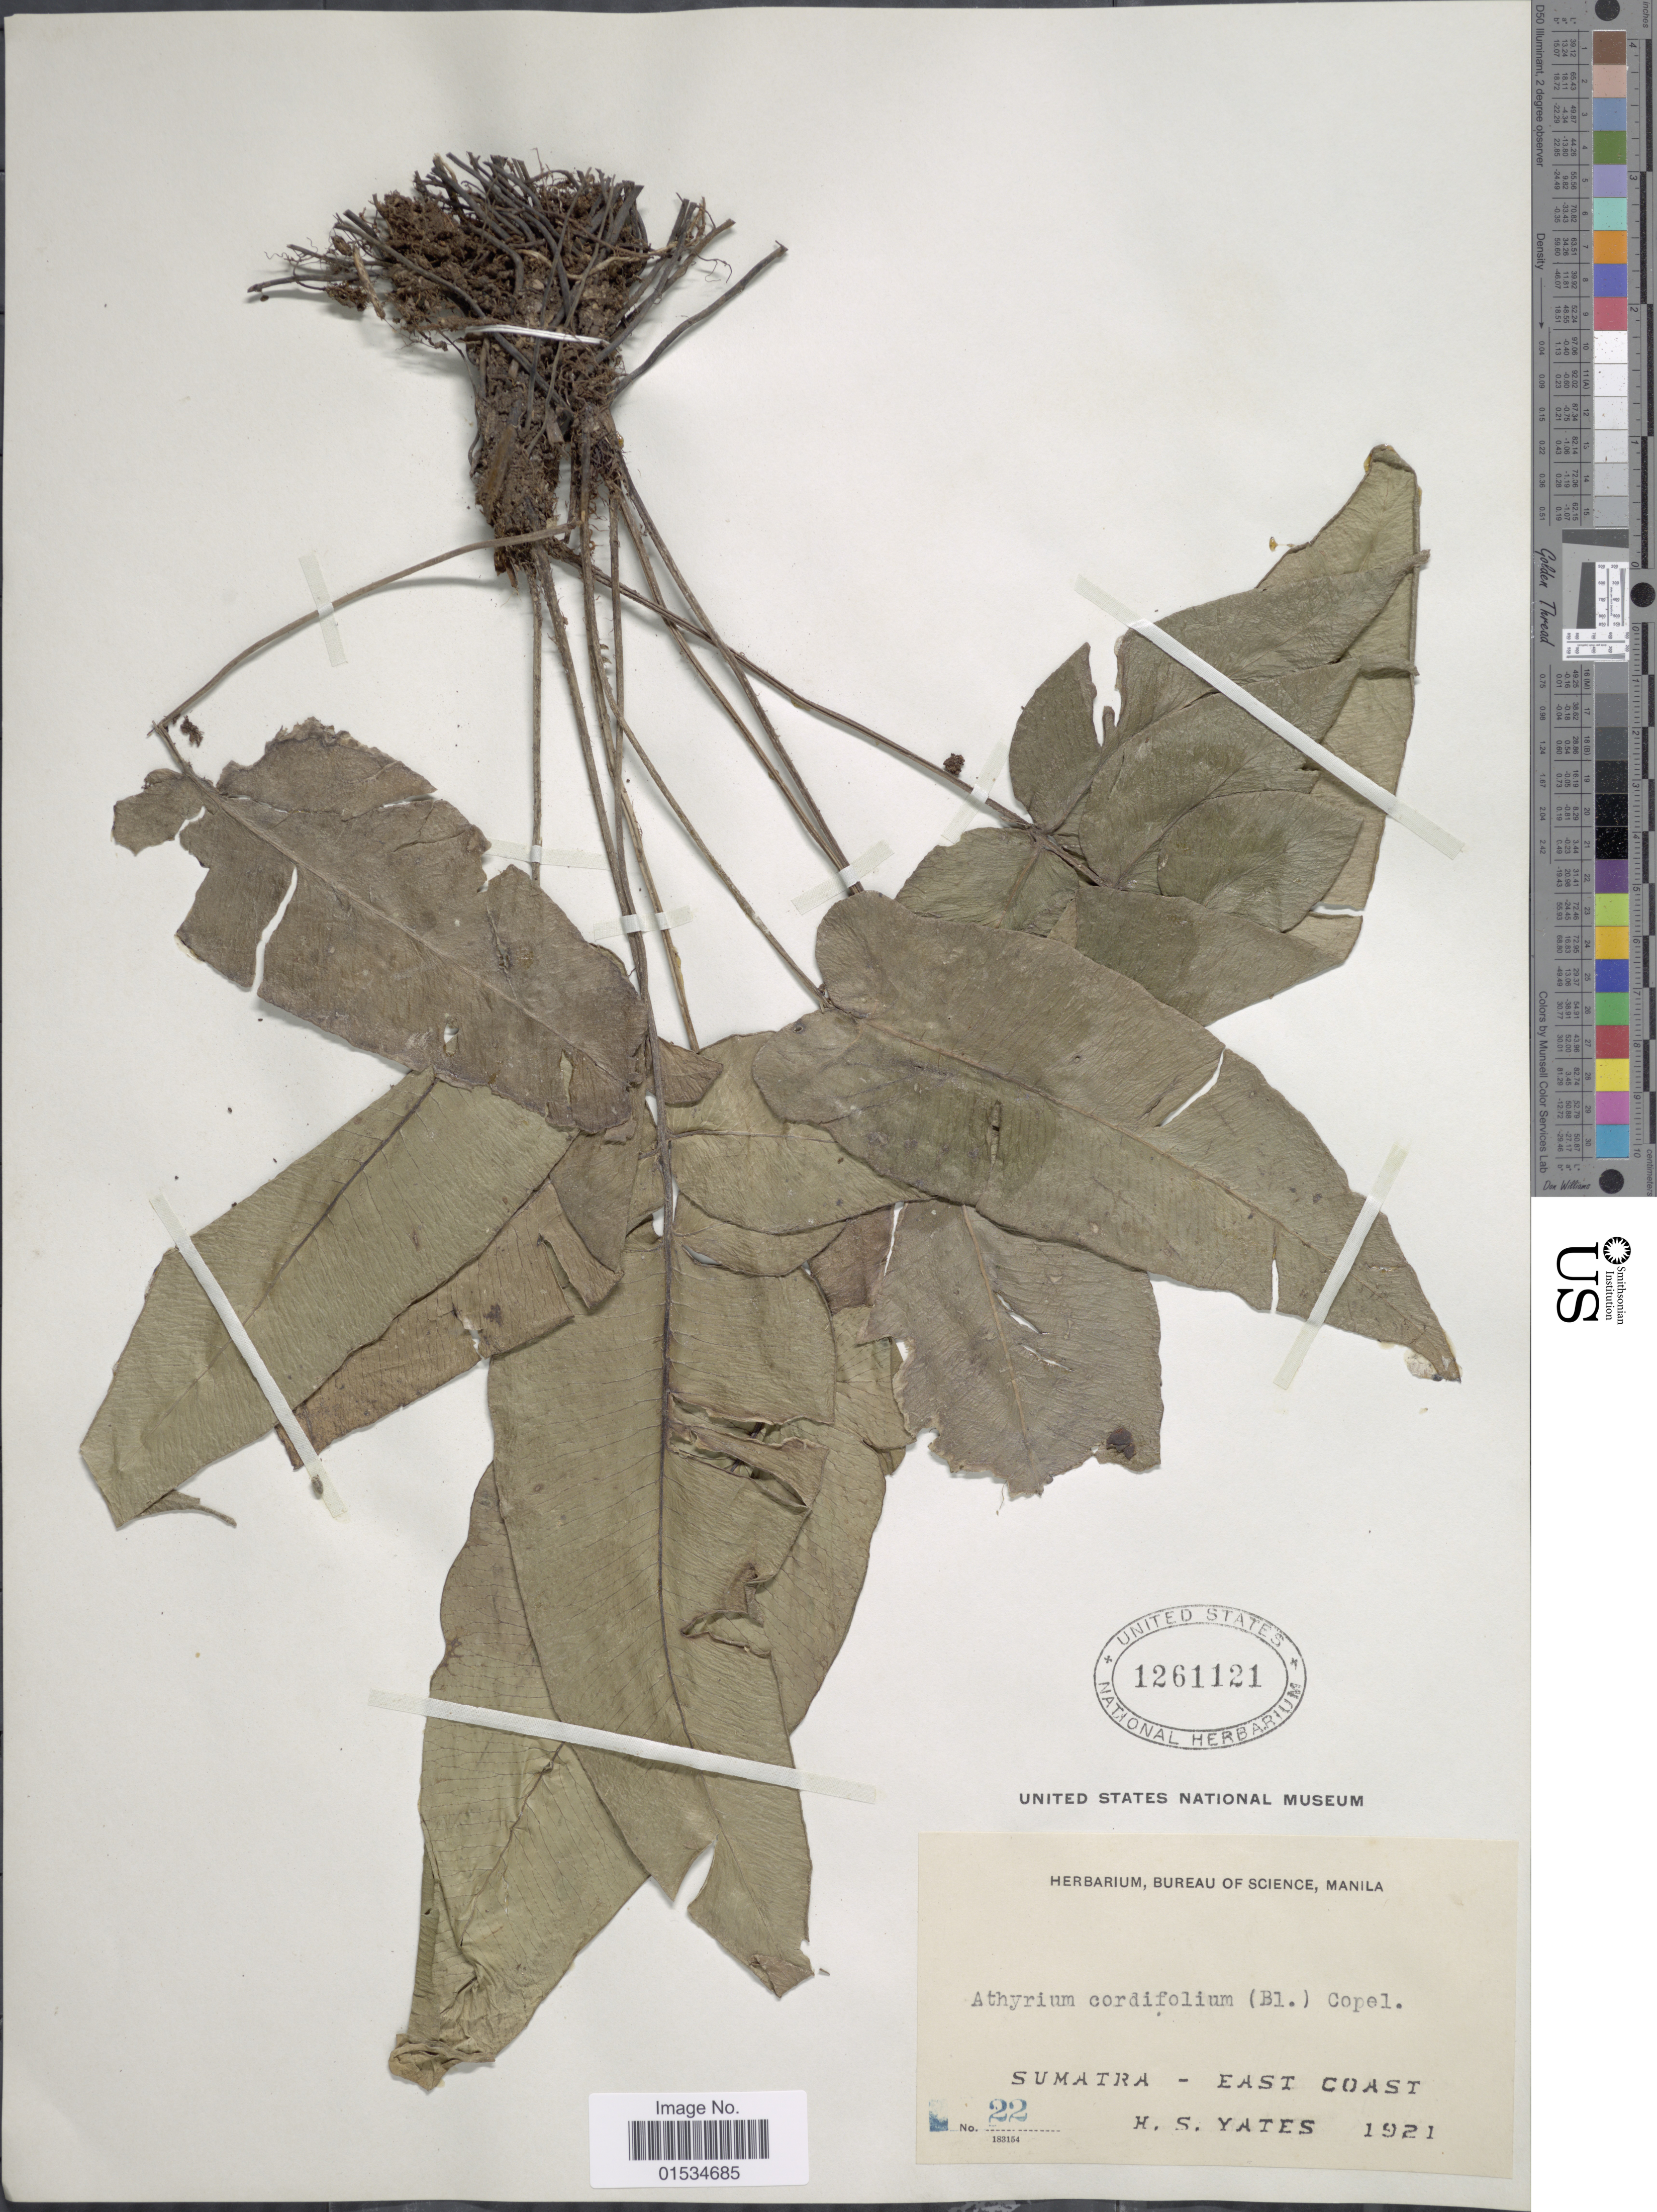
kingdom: Plantae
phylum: Tracheophyta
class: Polypodiopsida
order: Polypodiales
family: Athyriaceae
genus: Diplazium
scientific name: Diplazium cordifolium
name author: Blume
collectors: H. S. Yates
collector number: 22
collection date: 1921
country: Indonesia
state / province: Sumatra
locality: East Coast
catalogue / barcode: US 1261121